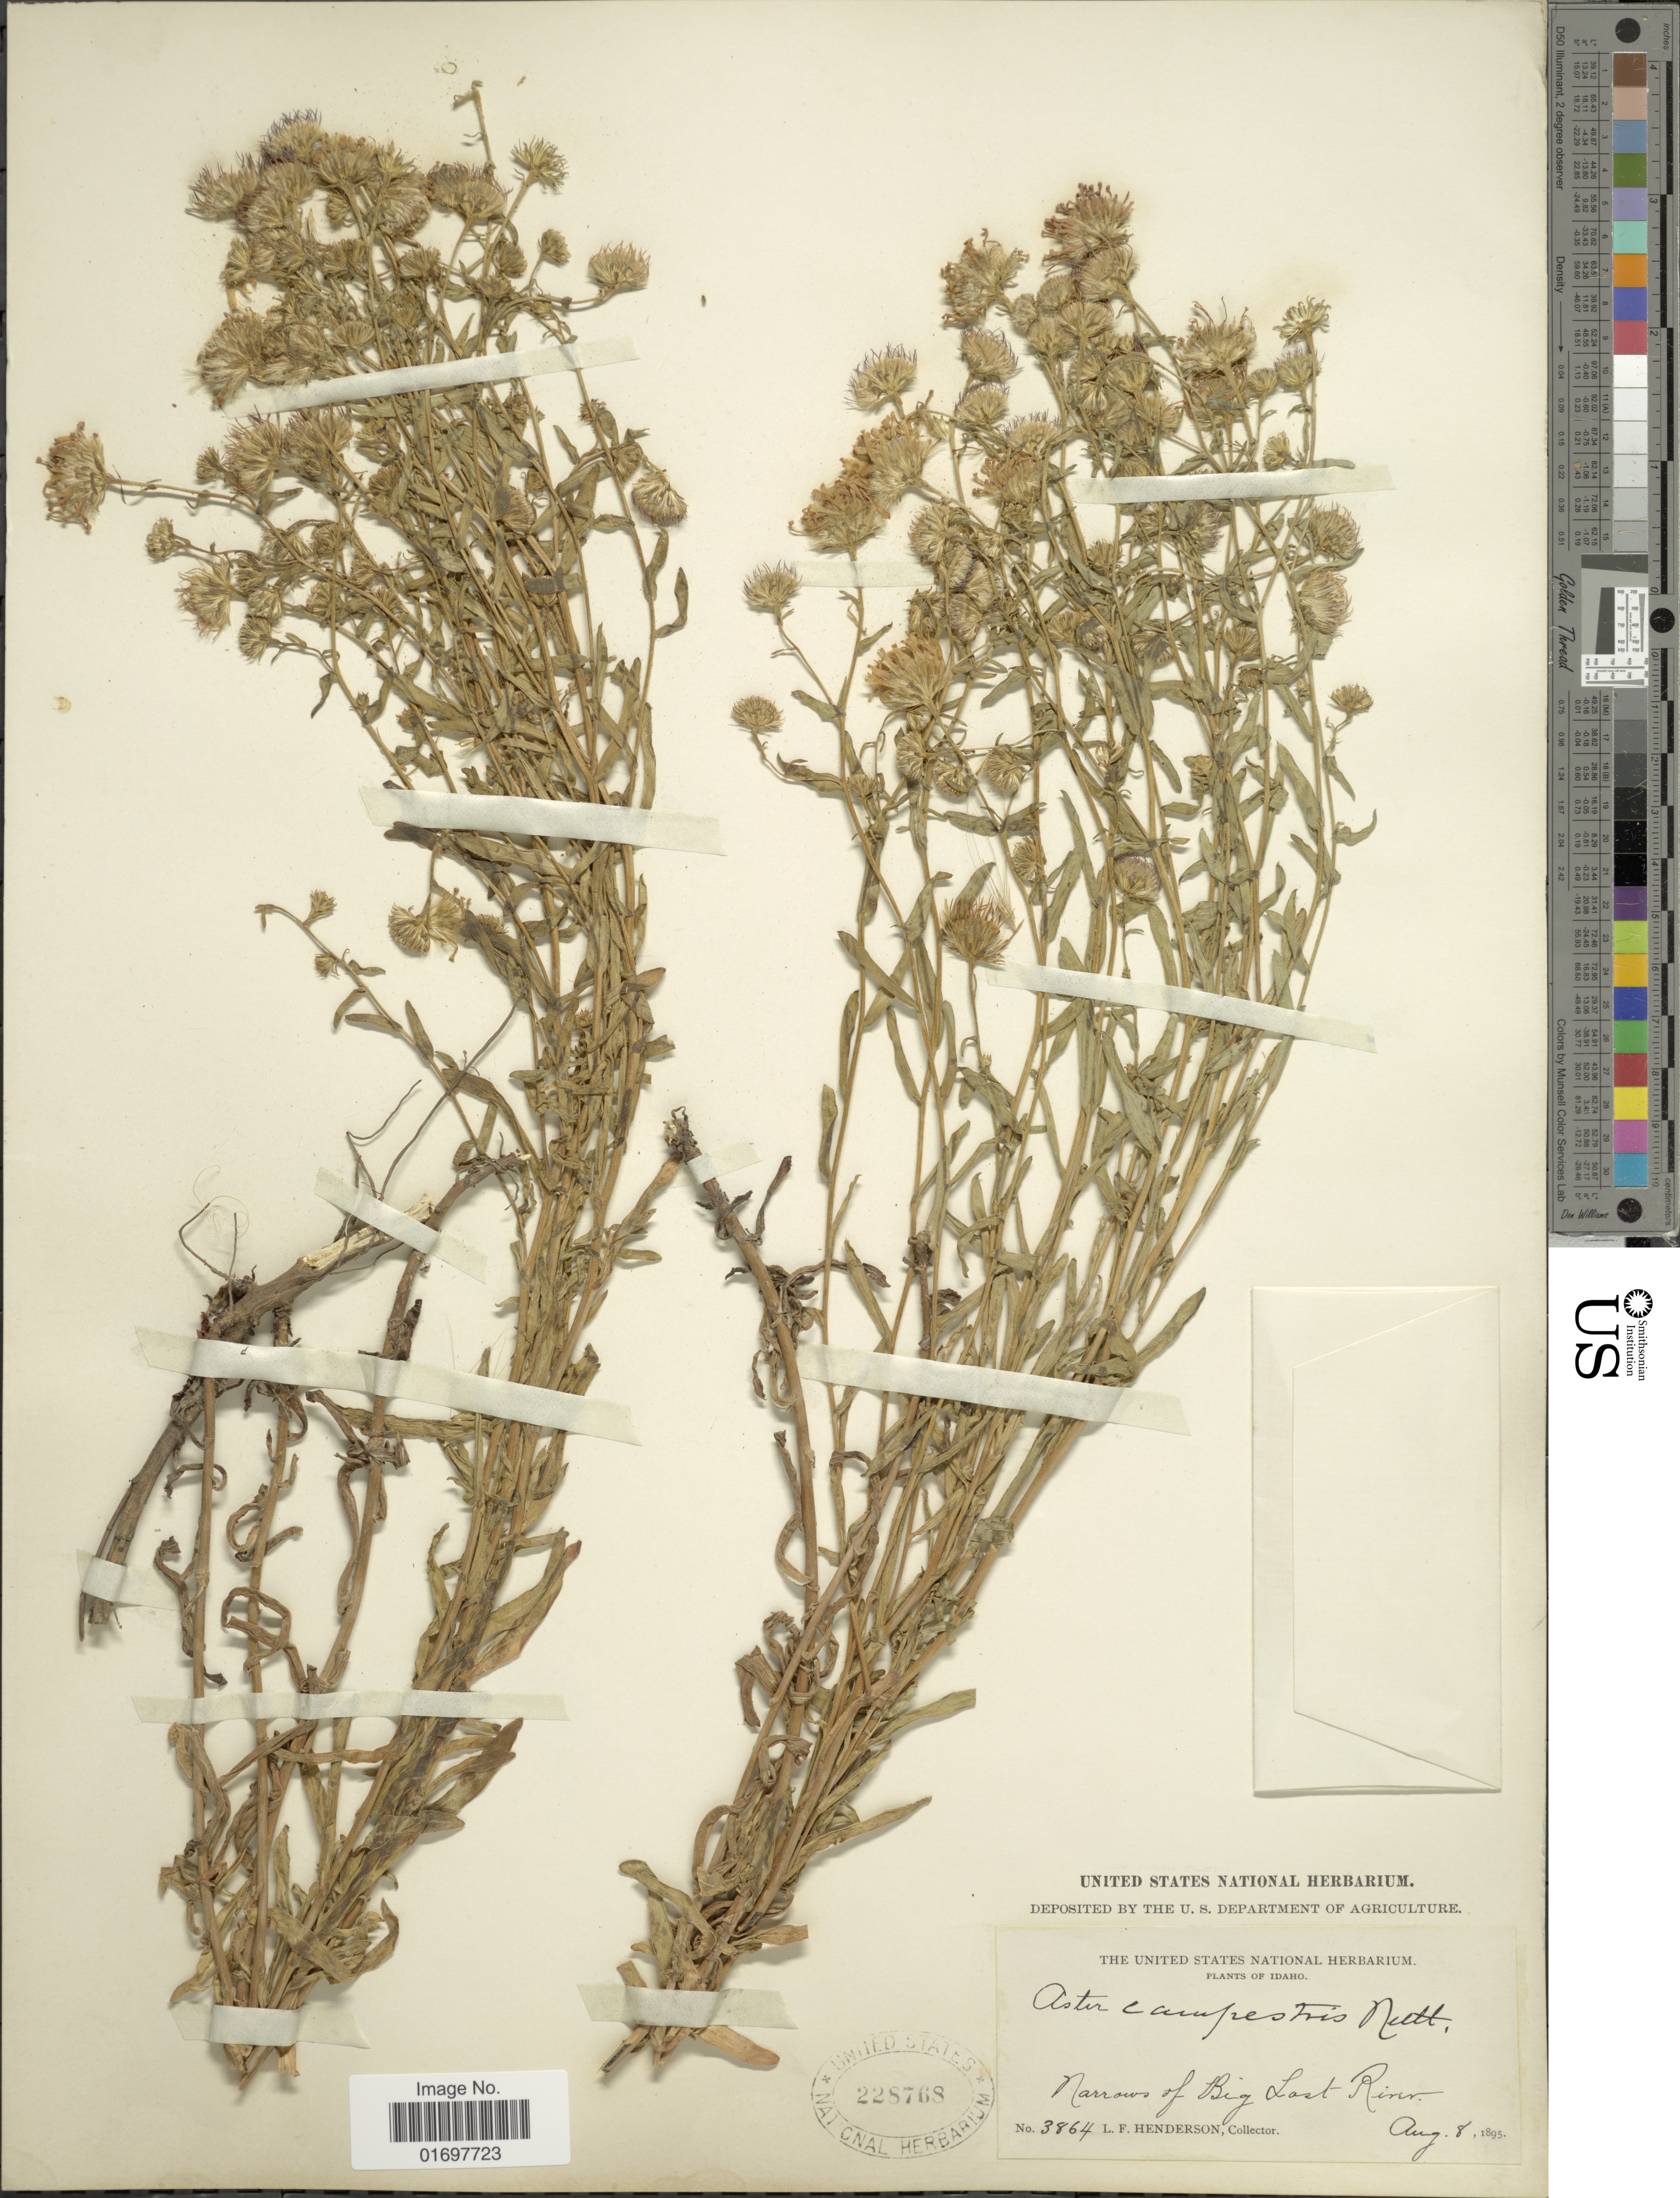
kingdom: Plantae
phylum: Tracheophyta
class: Magnoliopsida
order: Asterales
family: Asteraceae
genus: Symphyotrichum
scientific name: Symphyotrichum campestre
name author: (Nutt.) G.L. Nesom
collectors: L. Henderson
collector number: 3864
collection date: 1895-08-08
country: United States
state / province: Idaho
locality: Narrows of Big Last River. Idaho.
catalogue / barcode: US 228768